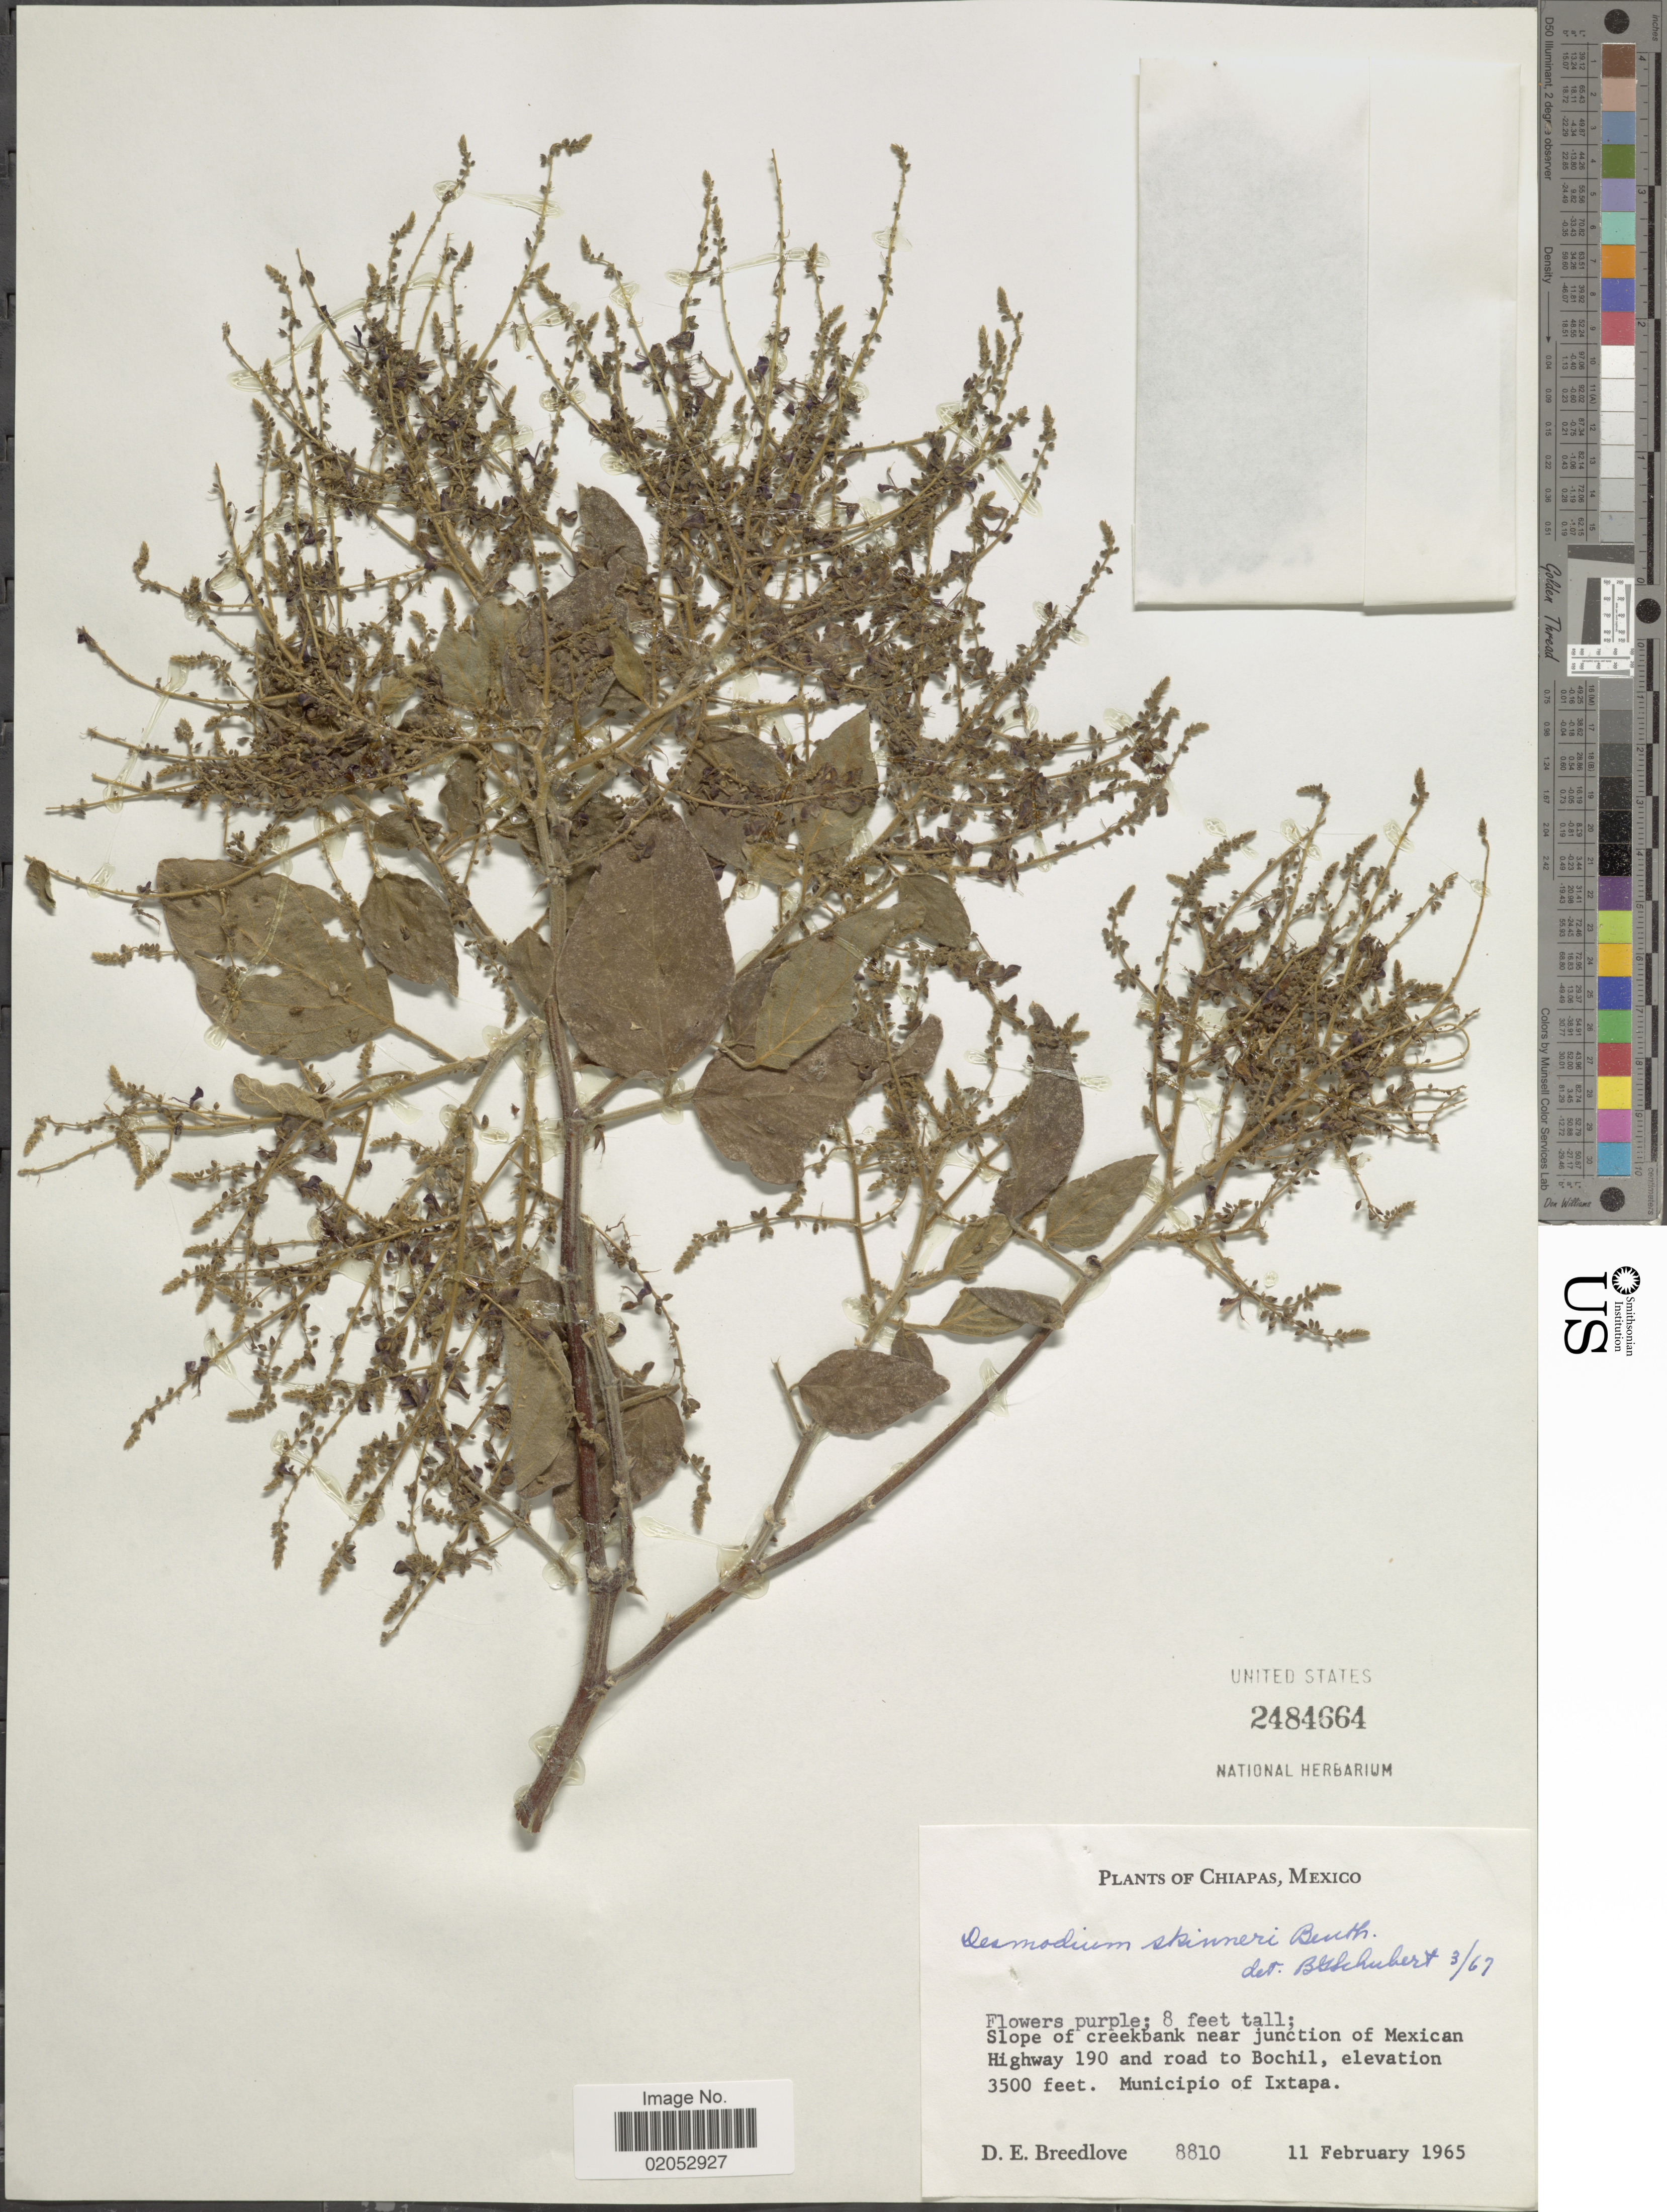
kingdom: Plantae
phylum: Tracheophyta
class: Magnoliopsida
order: Fabales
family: Fabaceae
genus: Desmodium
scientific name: Desmodium skinneri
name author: Benth. ex Hemsl.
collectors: D. E. Breedlove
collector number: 8810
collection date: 1965-02-11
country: Mexico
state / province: Chiapas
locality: Slope of creekbank near junction of Mexican Highway 190 and road to Bochil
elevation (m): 1067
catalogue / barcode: US 2484664